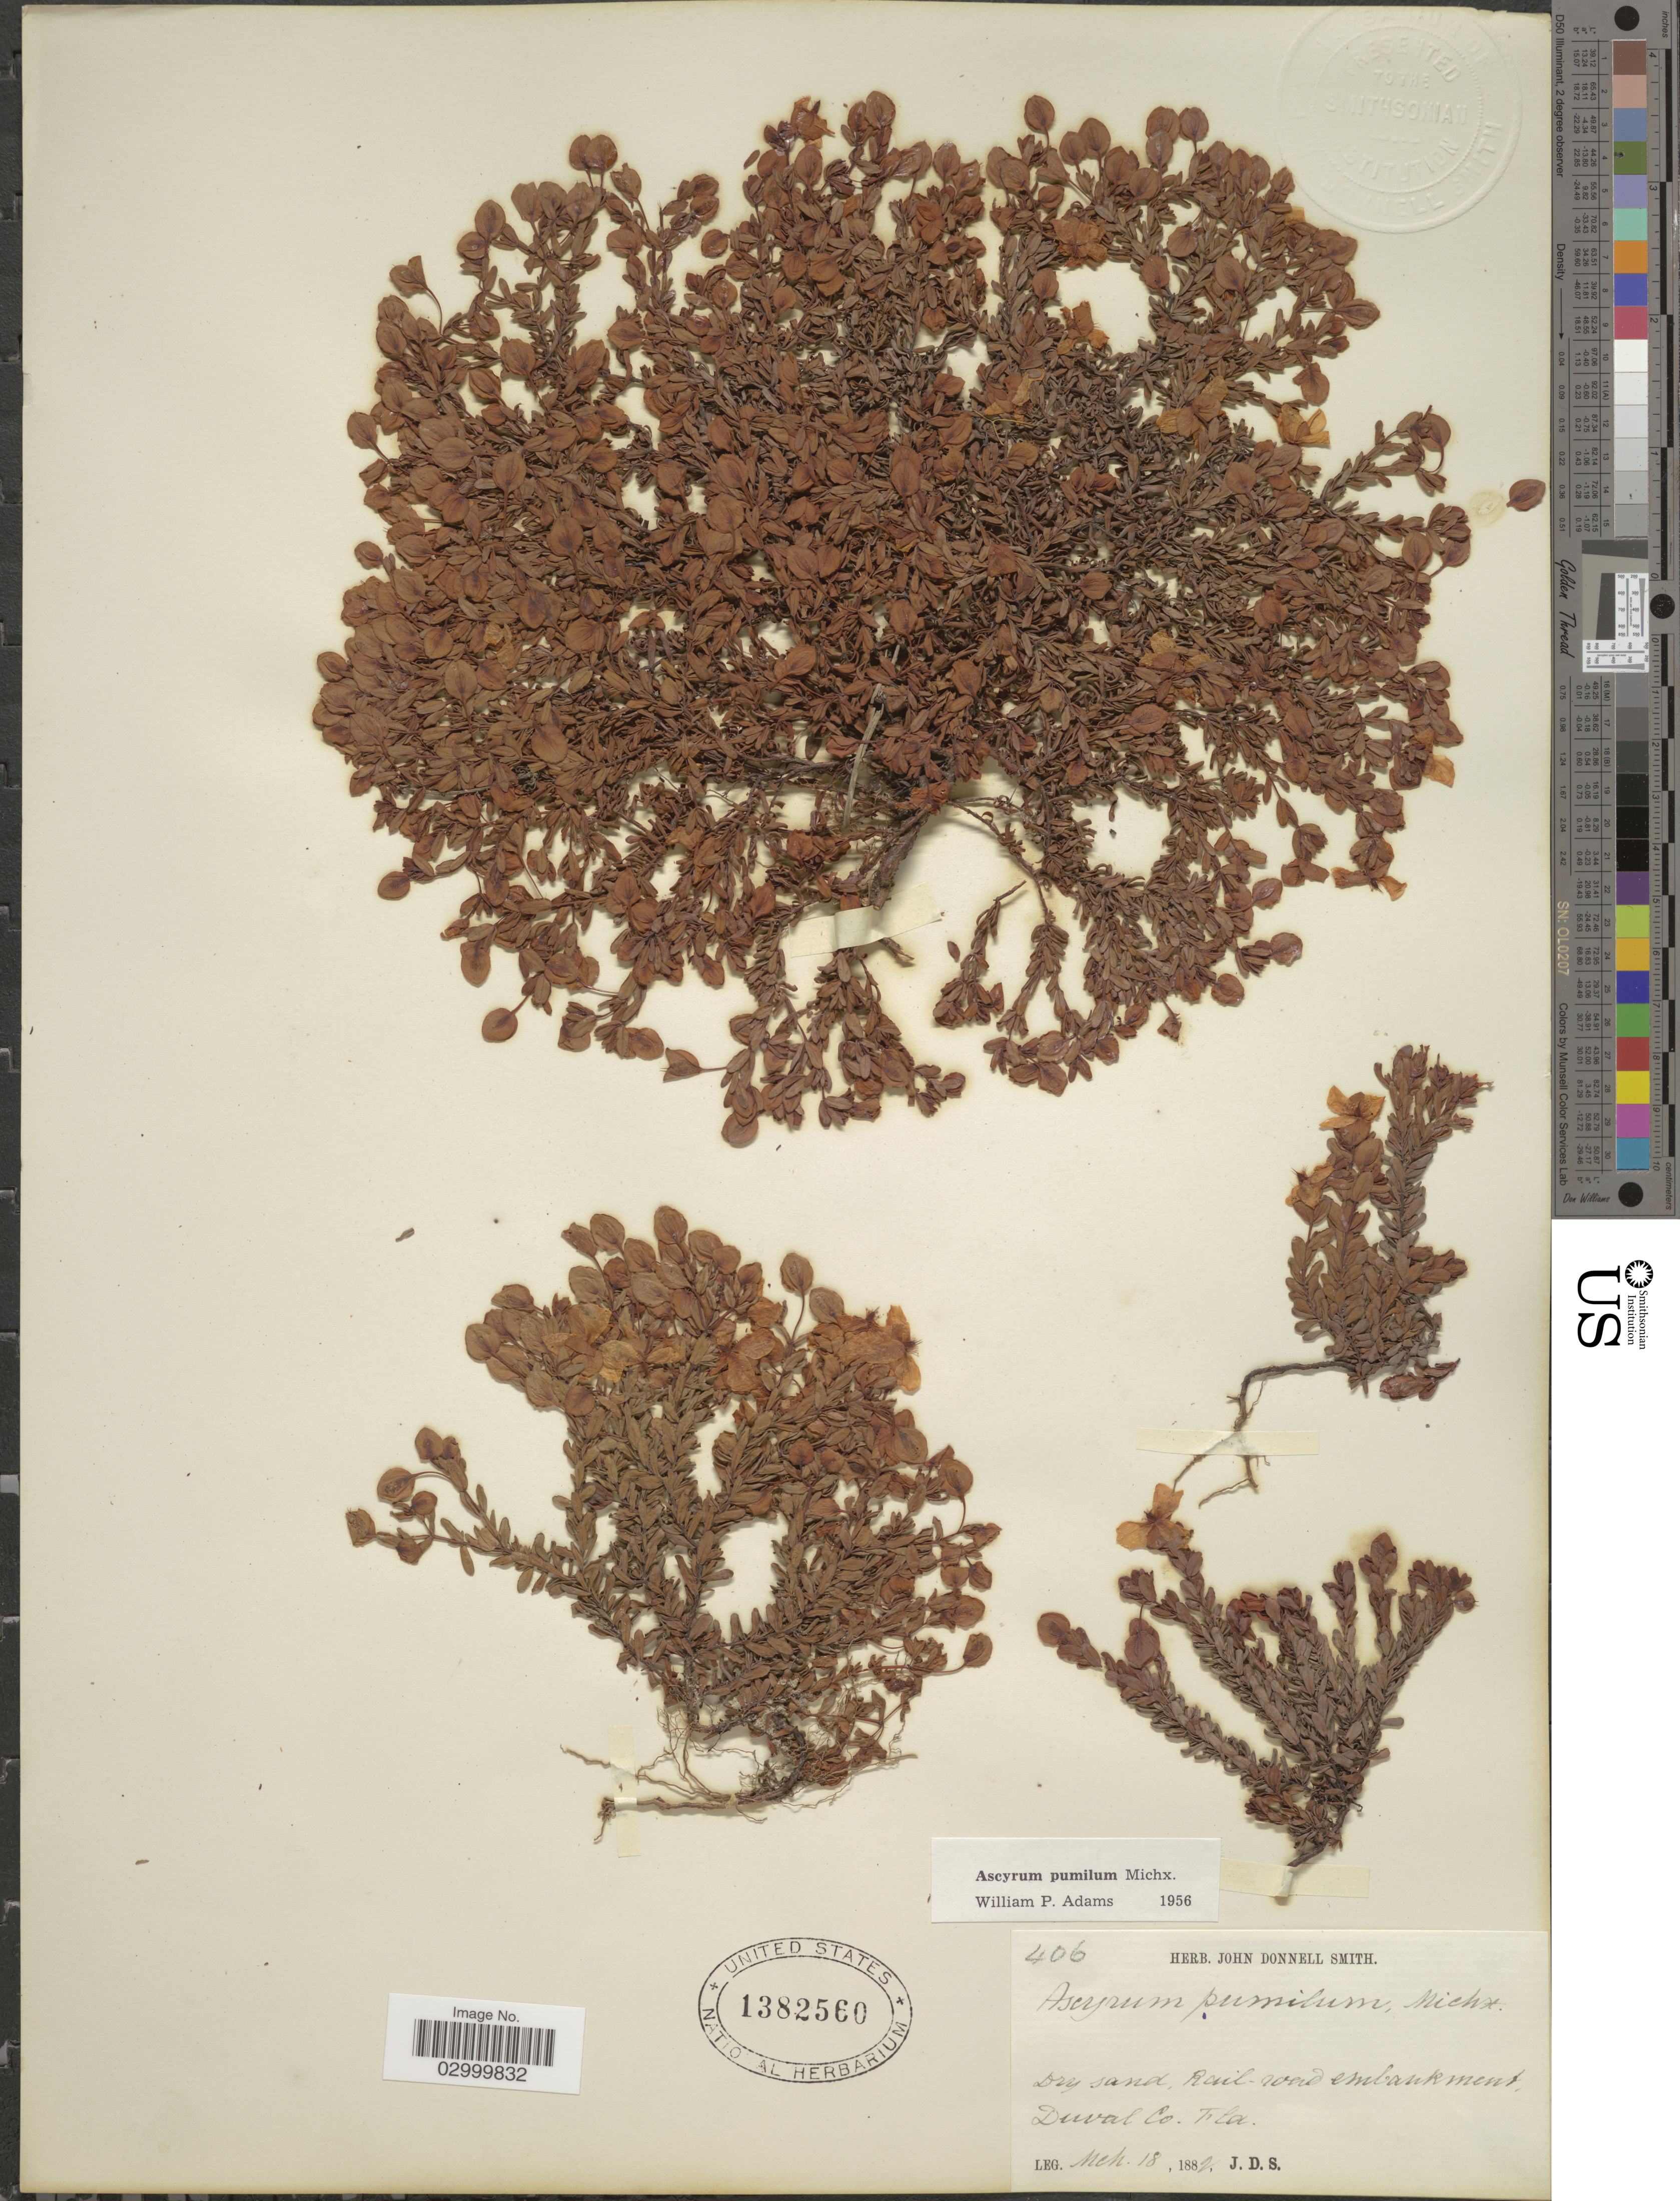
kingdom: Plantae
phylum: Tracheophyta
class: Magnoliopsida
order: Malpighiales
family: Hypericaceae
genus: Hypericum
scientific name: Hypericum suffructicosum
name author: W.P. Adams & N. Robson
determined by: Strong, Mark T., (BOT), Smithsonian Institution - National Museum of Natural History (UNITED STATES)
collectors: J. Donnell Smith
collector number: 406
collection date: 1882-03-18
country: United States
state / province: Florida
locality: Dry sand, Rail-road embankment, Duval Co. Fla.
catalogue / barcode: US 1382560